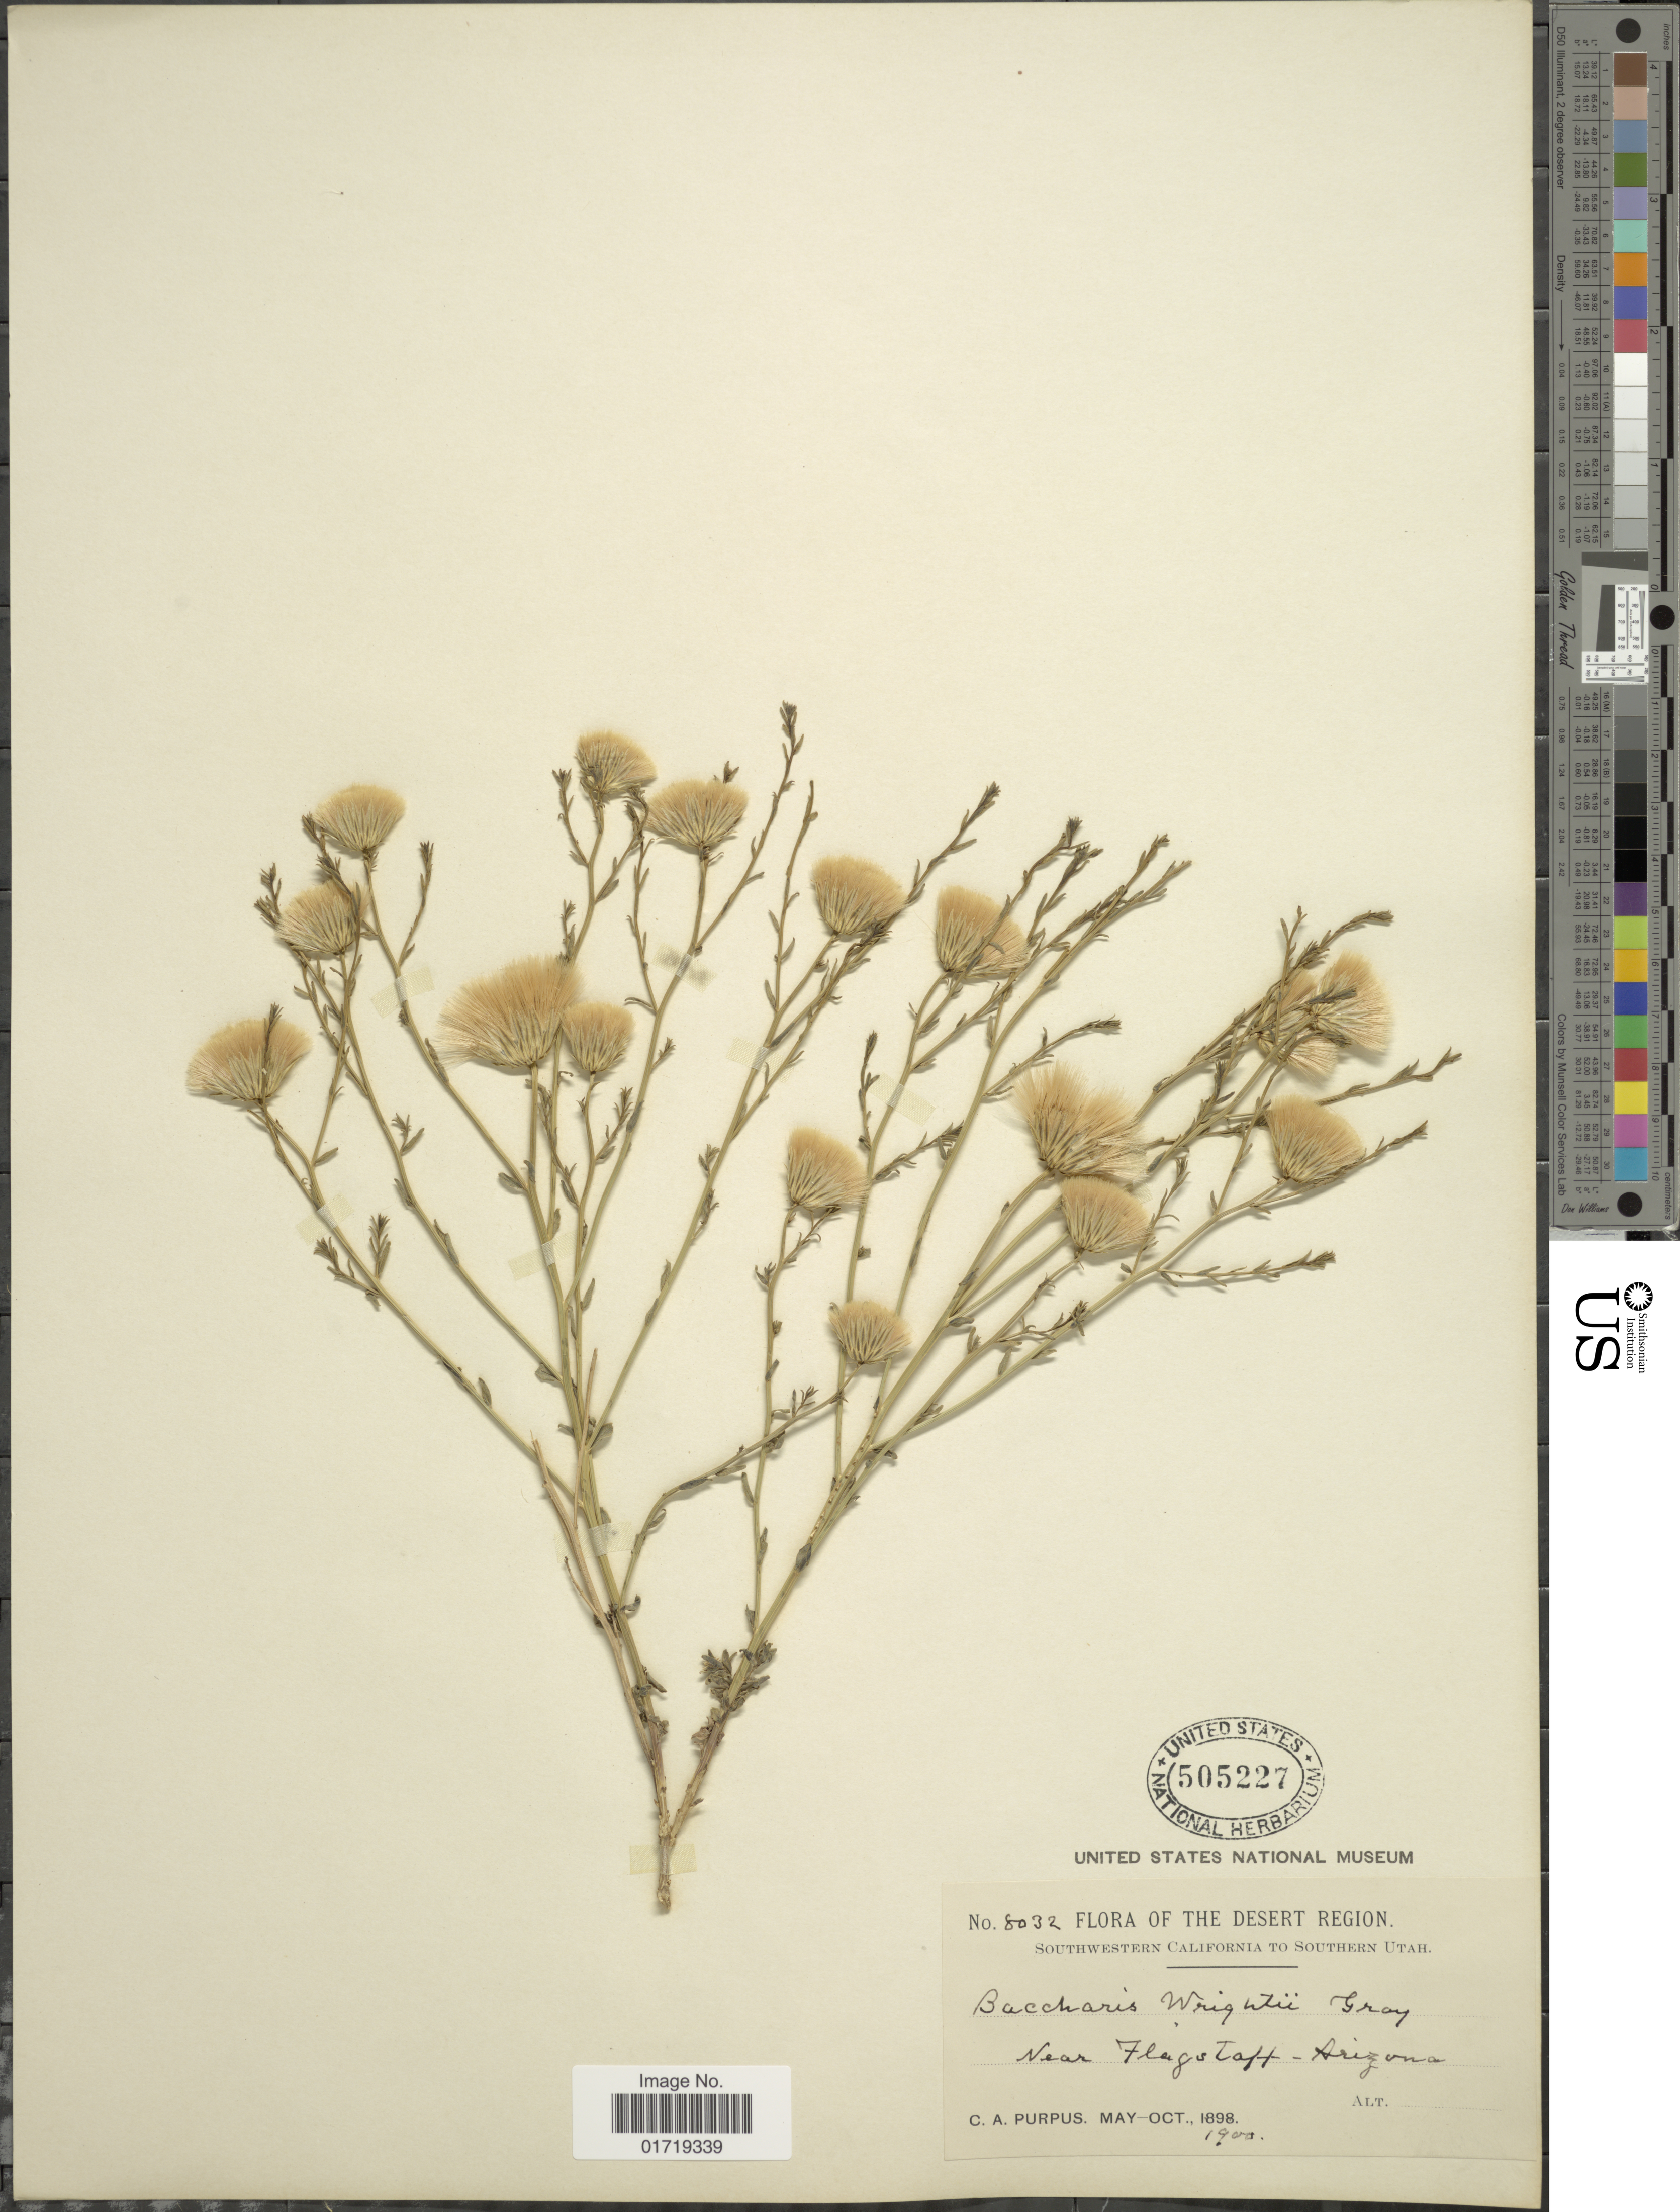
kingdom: Plantae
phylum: Tracheophyta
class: Magnoliopsida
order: Asterales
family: Asteraceae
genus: Baccharis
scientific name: Baccharis wrightii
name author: A. Gray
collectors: C. A. Purpus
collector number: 8032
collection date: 1900-05/1900-10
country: United States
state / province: Arizona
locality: Near Flagstaff, Arizona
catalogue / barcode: US 505227